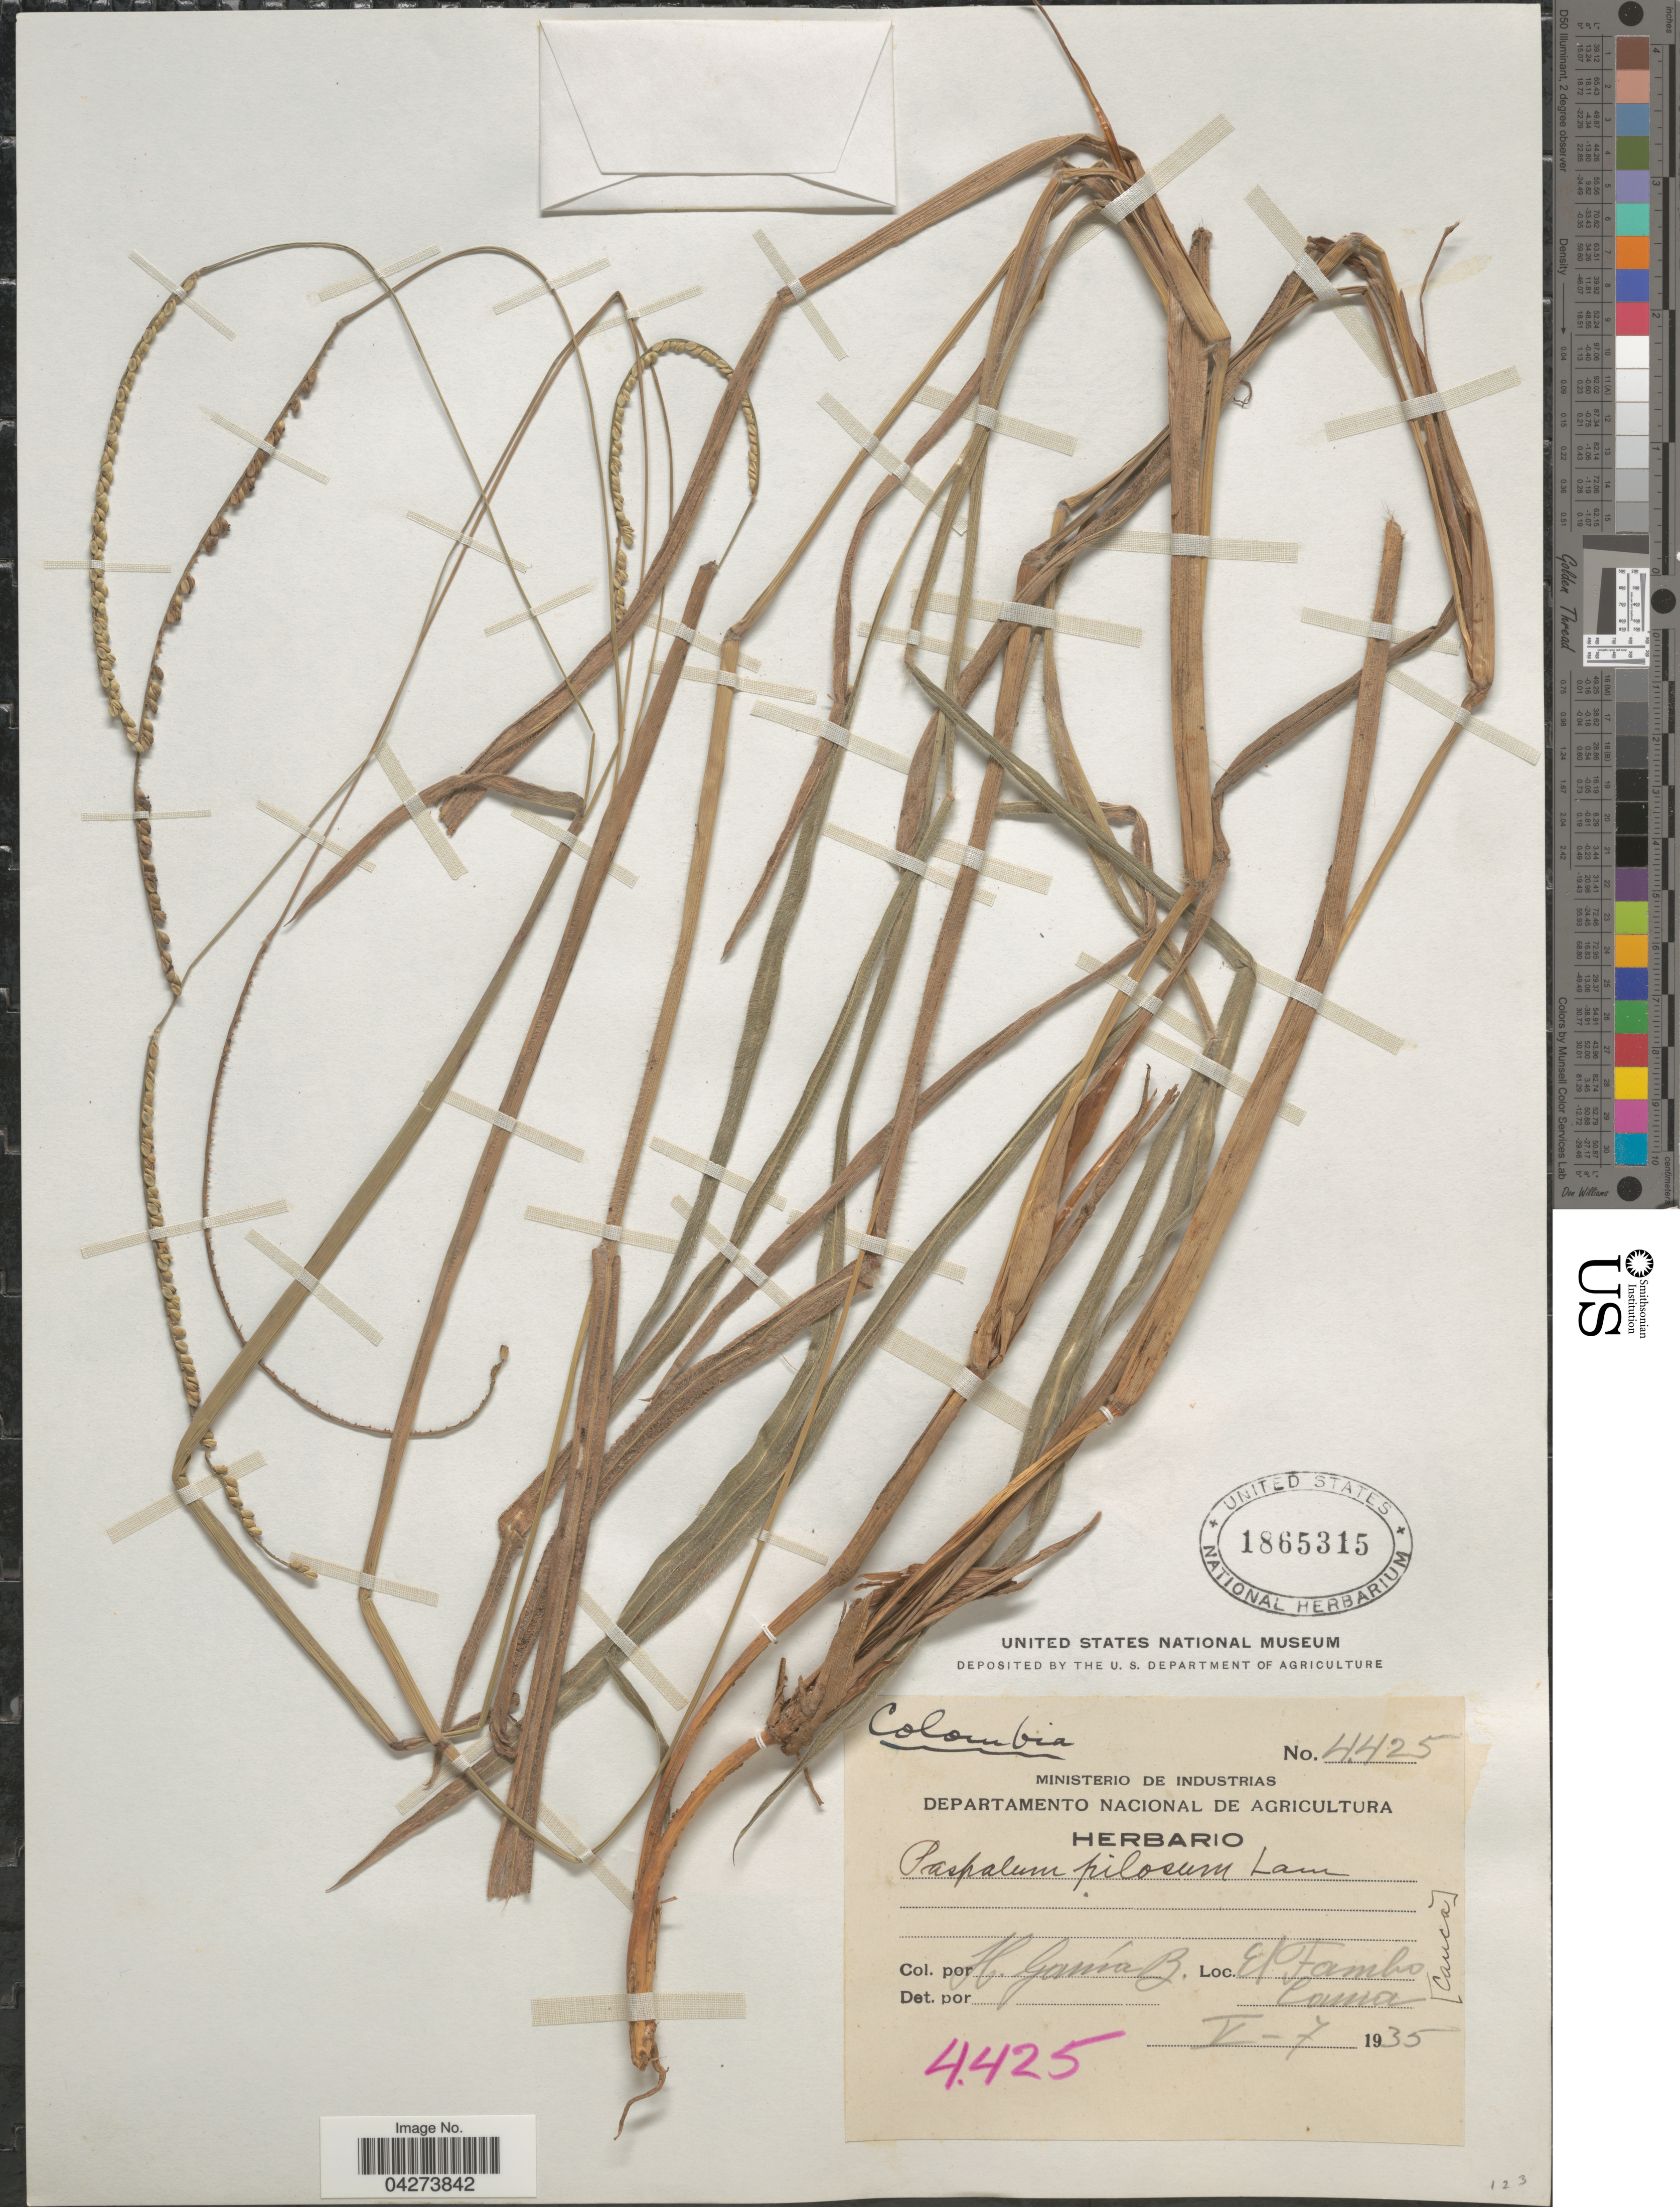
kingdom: Plantae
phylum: Tracheophyta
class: Liliopsida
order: Poales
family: Poaceae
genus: Paspalum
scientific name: Paspalum pilosum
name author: Lam.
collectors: H. Gama B.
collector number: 4425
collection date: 1935-05-07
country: Colombia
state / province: Cauca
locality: El Tambo. Cama.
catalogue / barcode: US 1865315